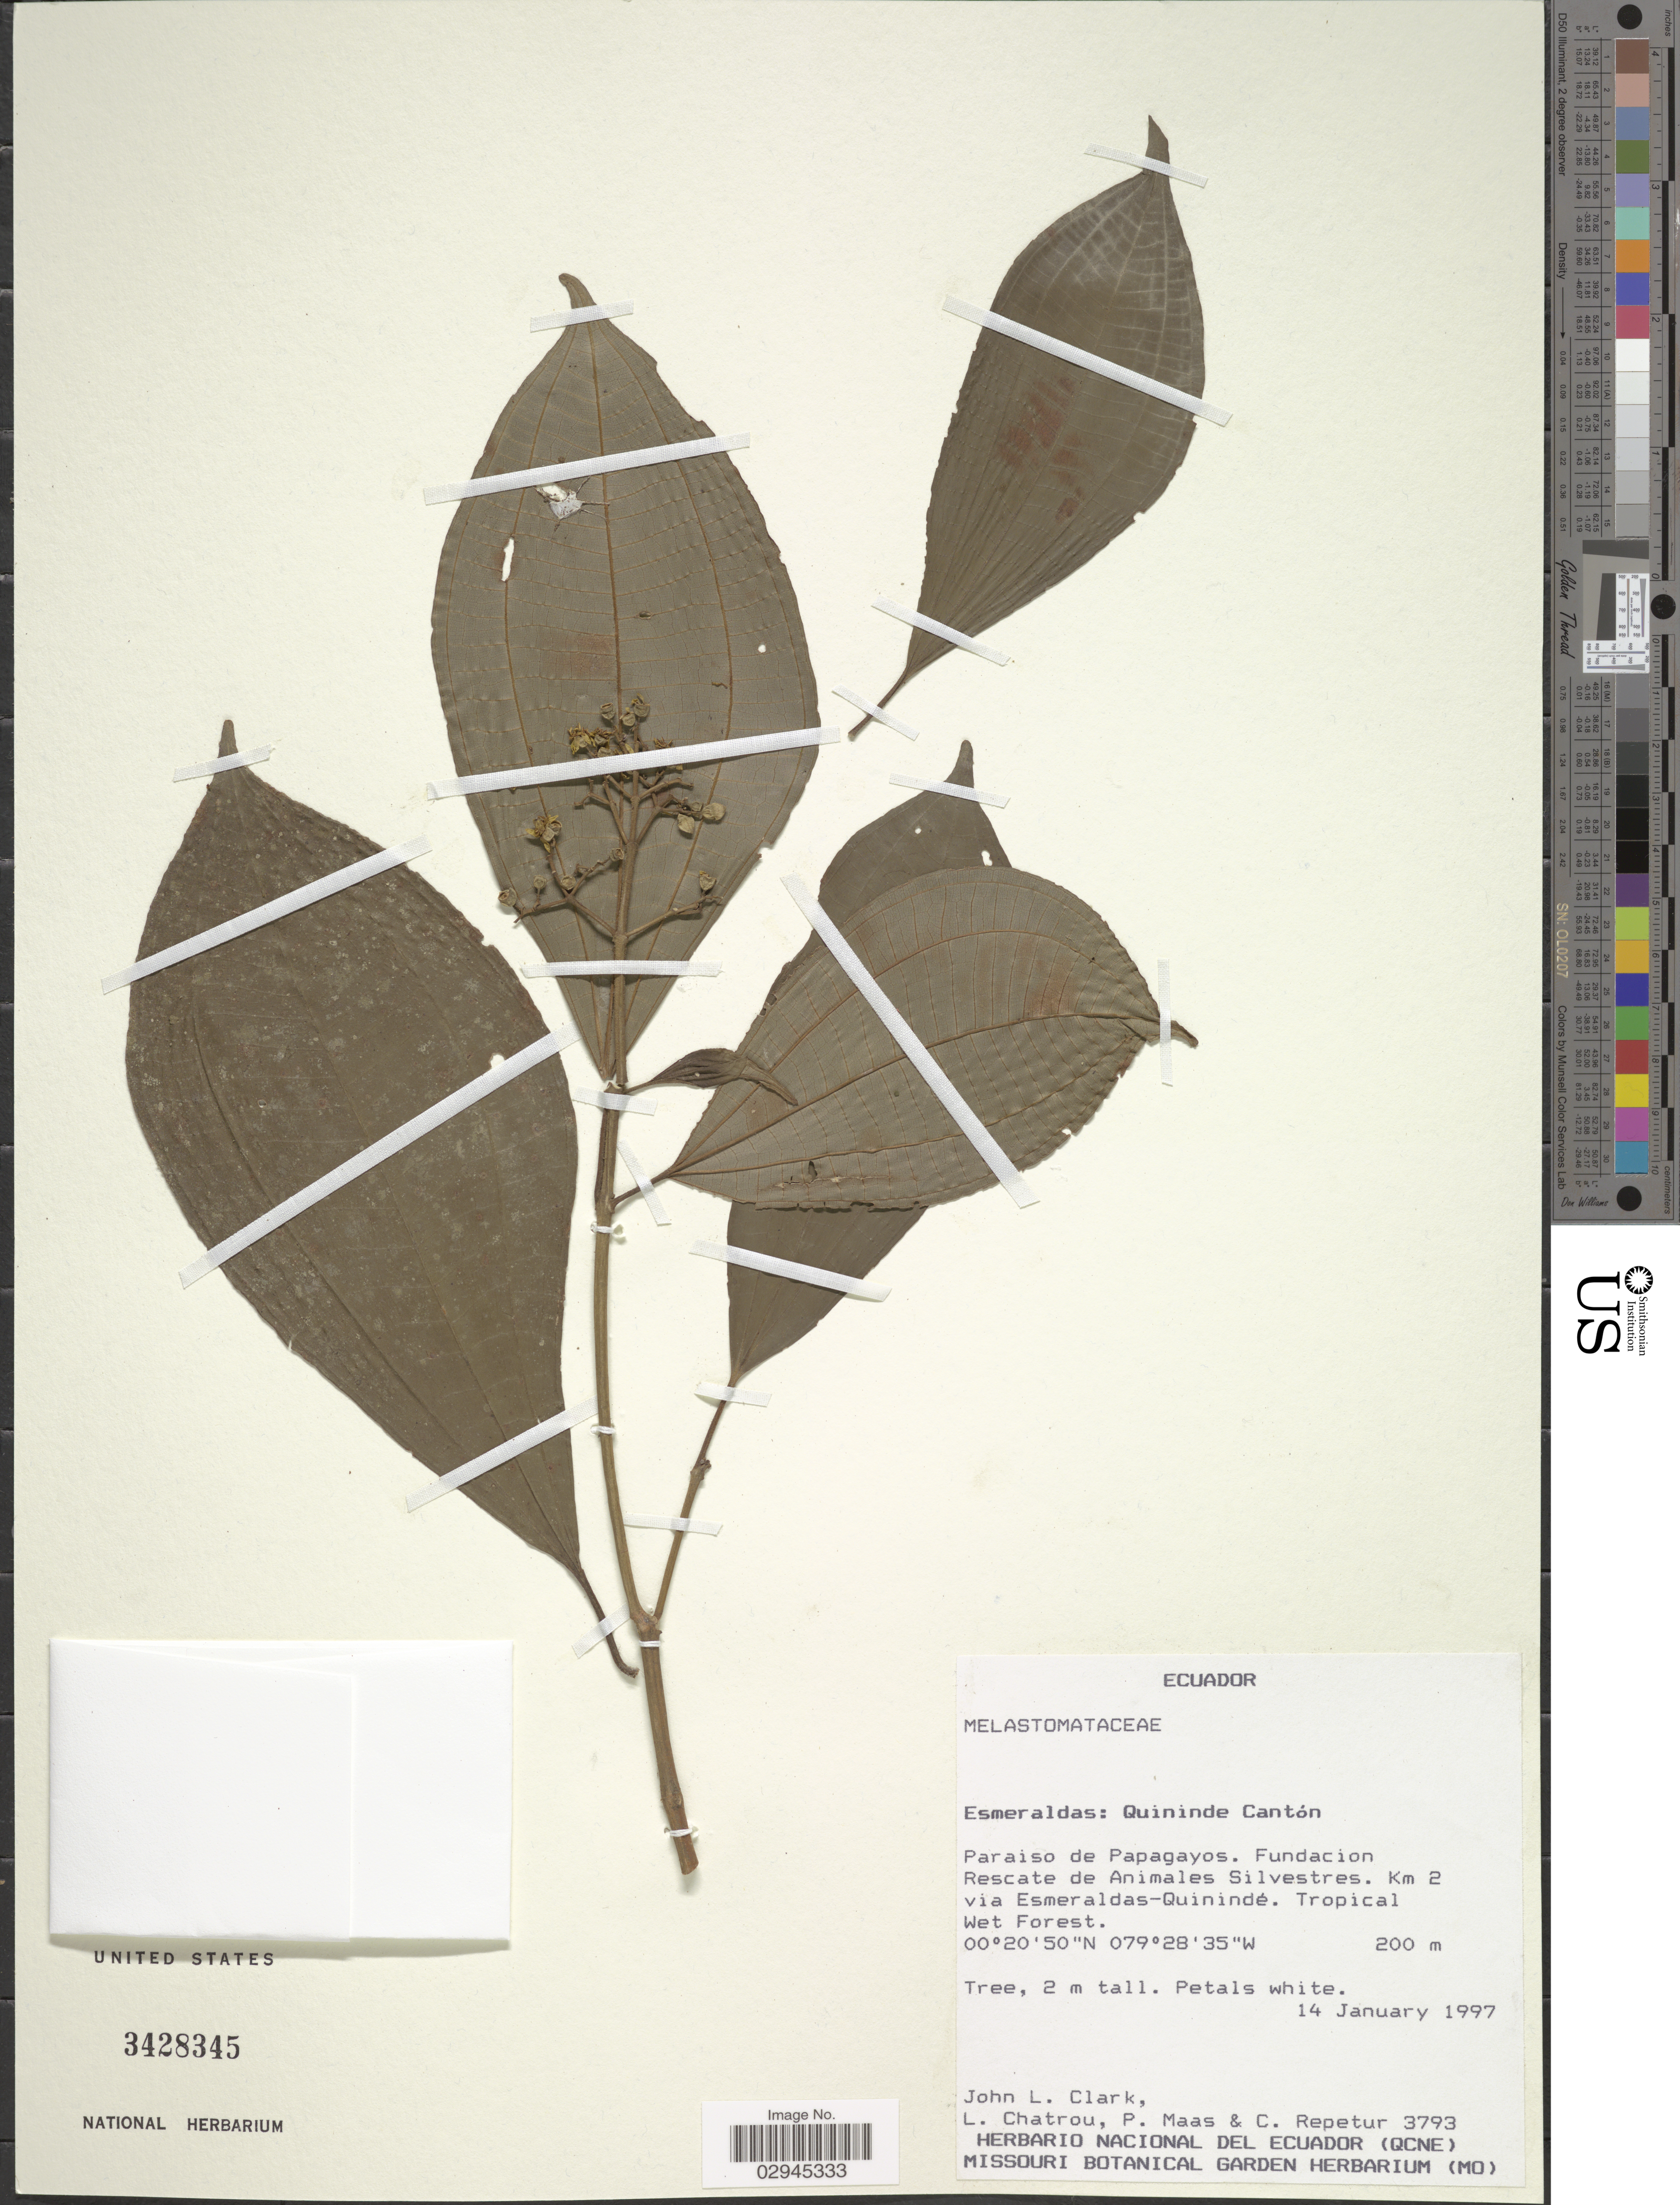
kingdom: Plantae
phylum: Tracheophyta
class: Magnoliopsida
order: Myrtales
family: Melastomataceae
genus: Miconia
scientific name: Miconia sp.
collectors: J. L. Clark, L. Chartrou, P. Maas & C. Repetur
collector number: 3793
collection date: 1997-01-14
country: Ecuador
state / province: Esmeraldas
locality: Quininde Cantón. Paraiso de Papagayos. Fundacion Rescate de Animales Silvestres. Km 2 via Esmeraldas-Quinindé.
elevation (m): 200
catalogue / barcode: US 3428345